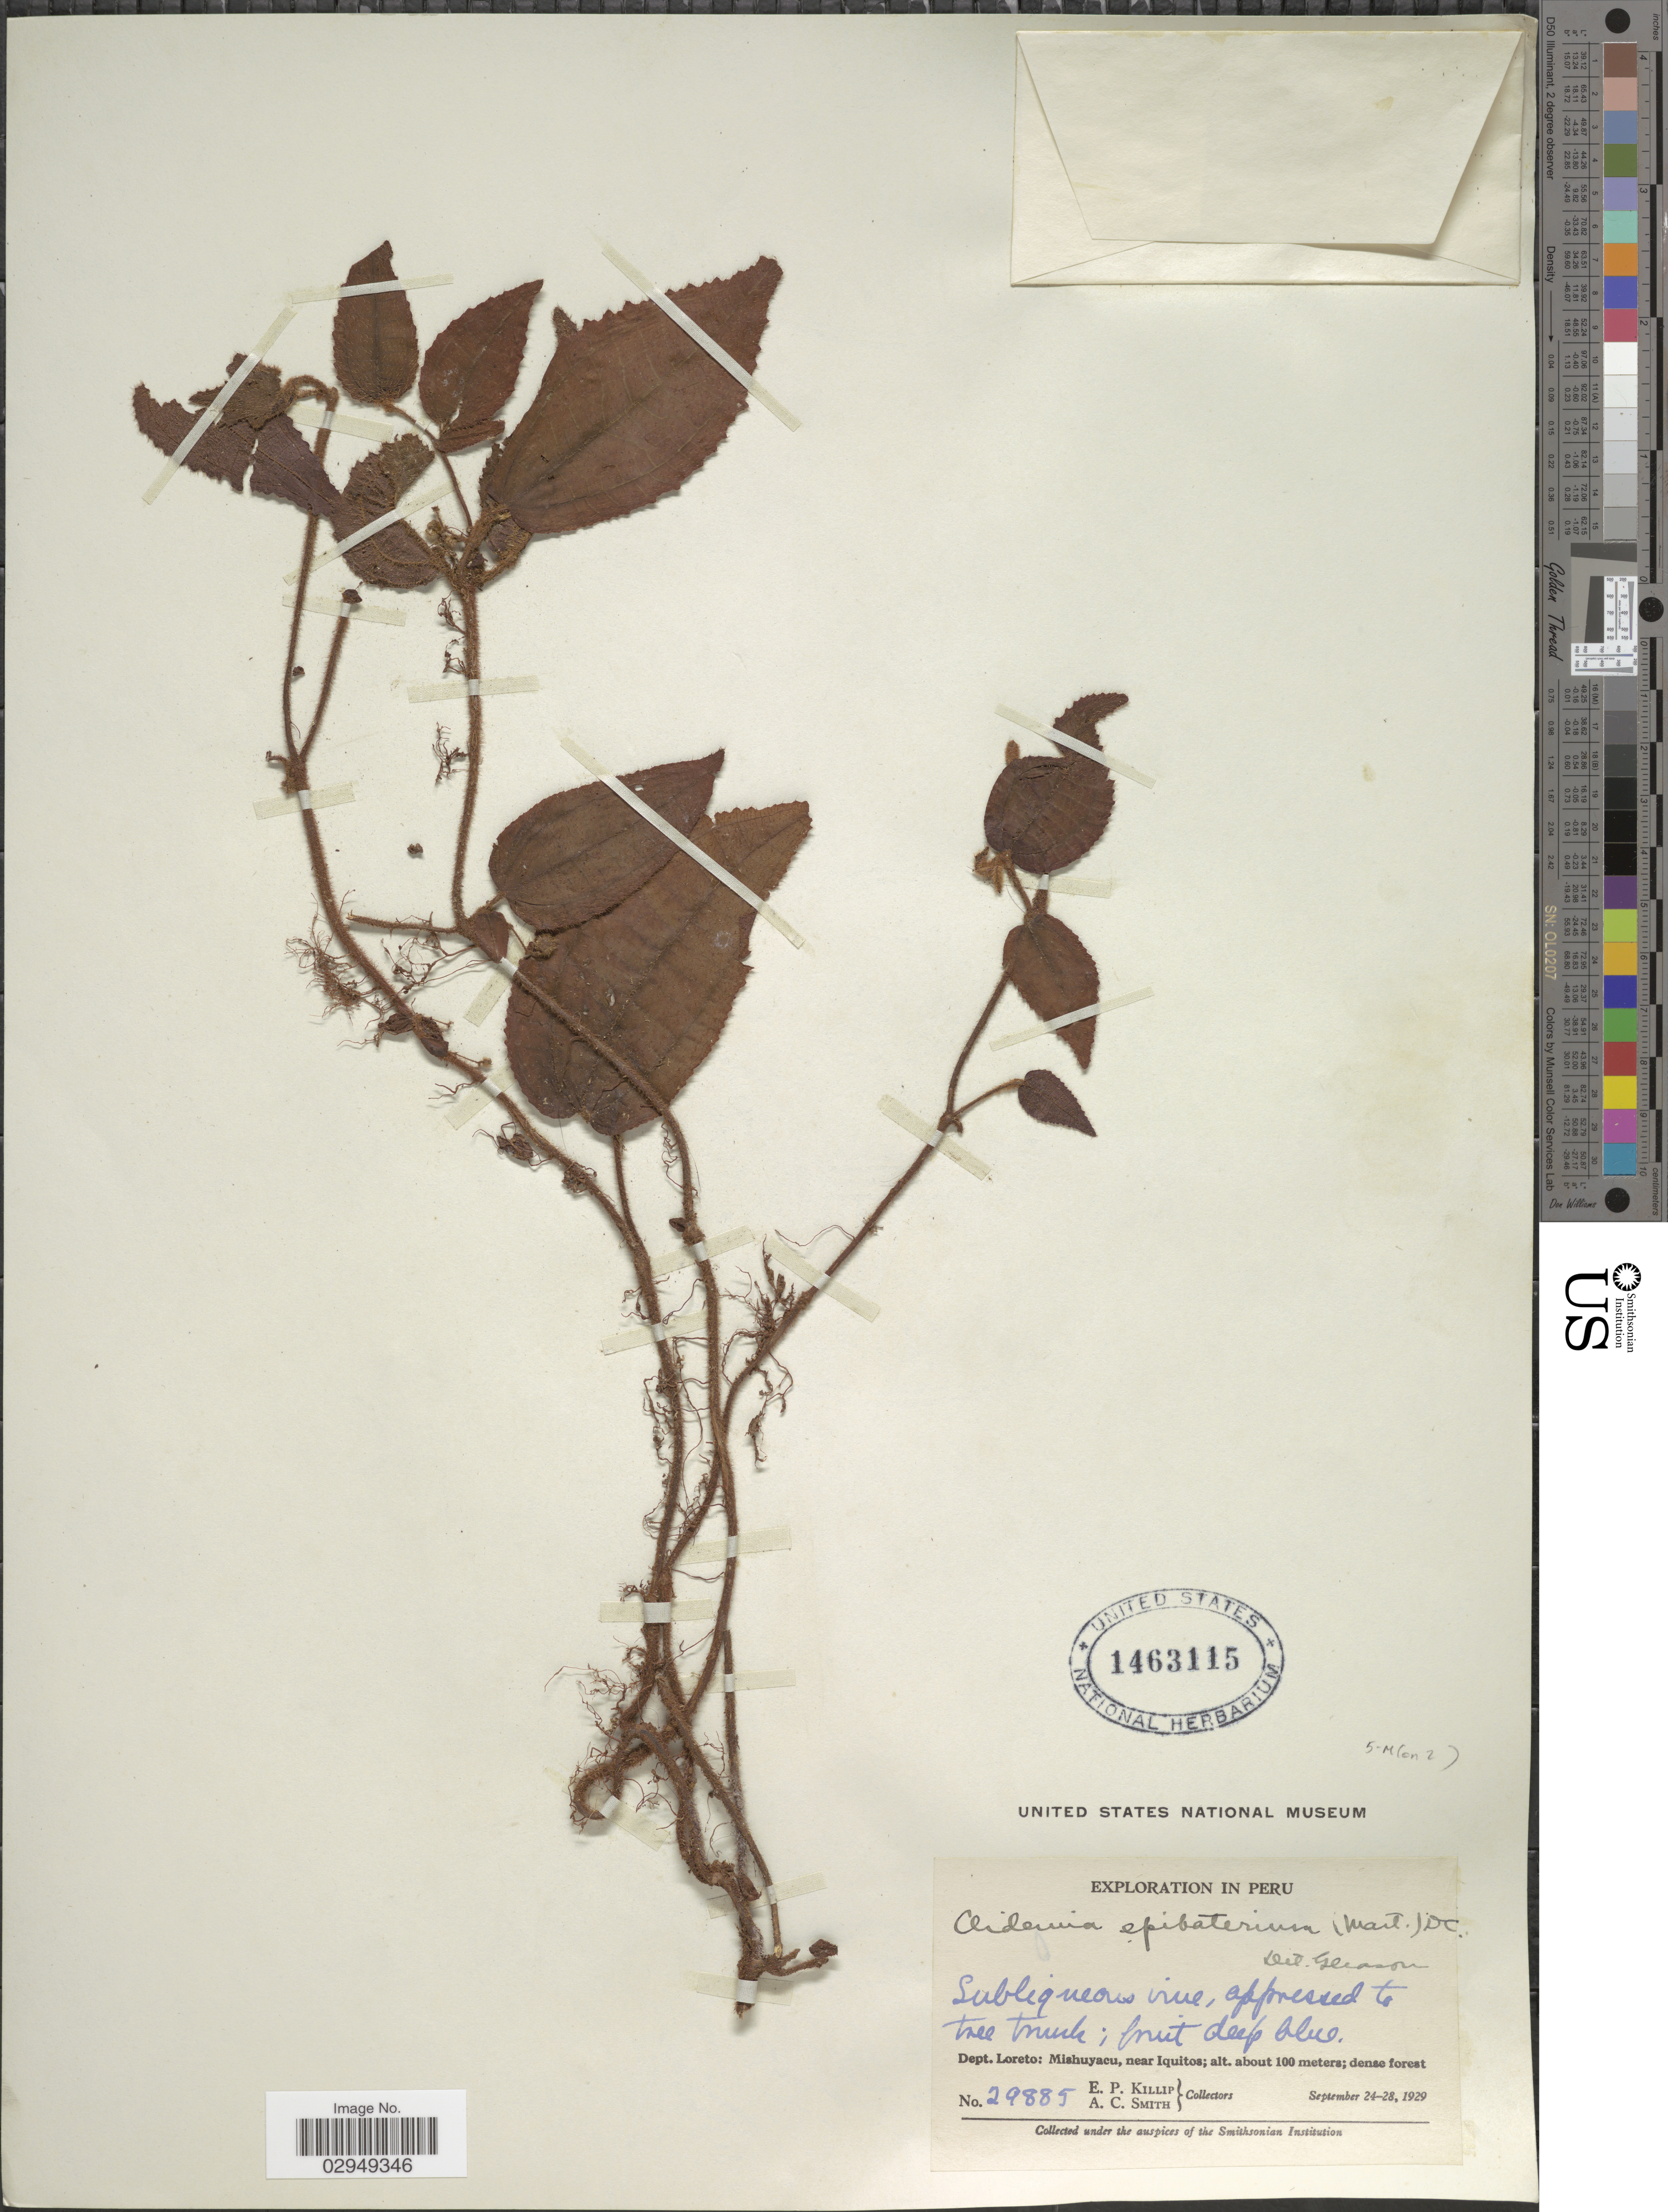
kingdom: Plantae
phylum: Tracheophyta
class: Magnoliopsida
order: Myrtales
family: Melastomataceae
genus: Clidemia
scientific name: Clidemia epibaterium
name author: DC.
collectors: E. P. Killip & A. C. Smith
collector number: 29885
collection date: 1929-09-24/1929-09-28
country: Peru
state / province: Loreto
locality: Dept. Loreto: Mishuyacu, near Iquitos.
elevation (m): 100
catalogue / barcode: US 1463115